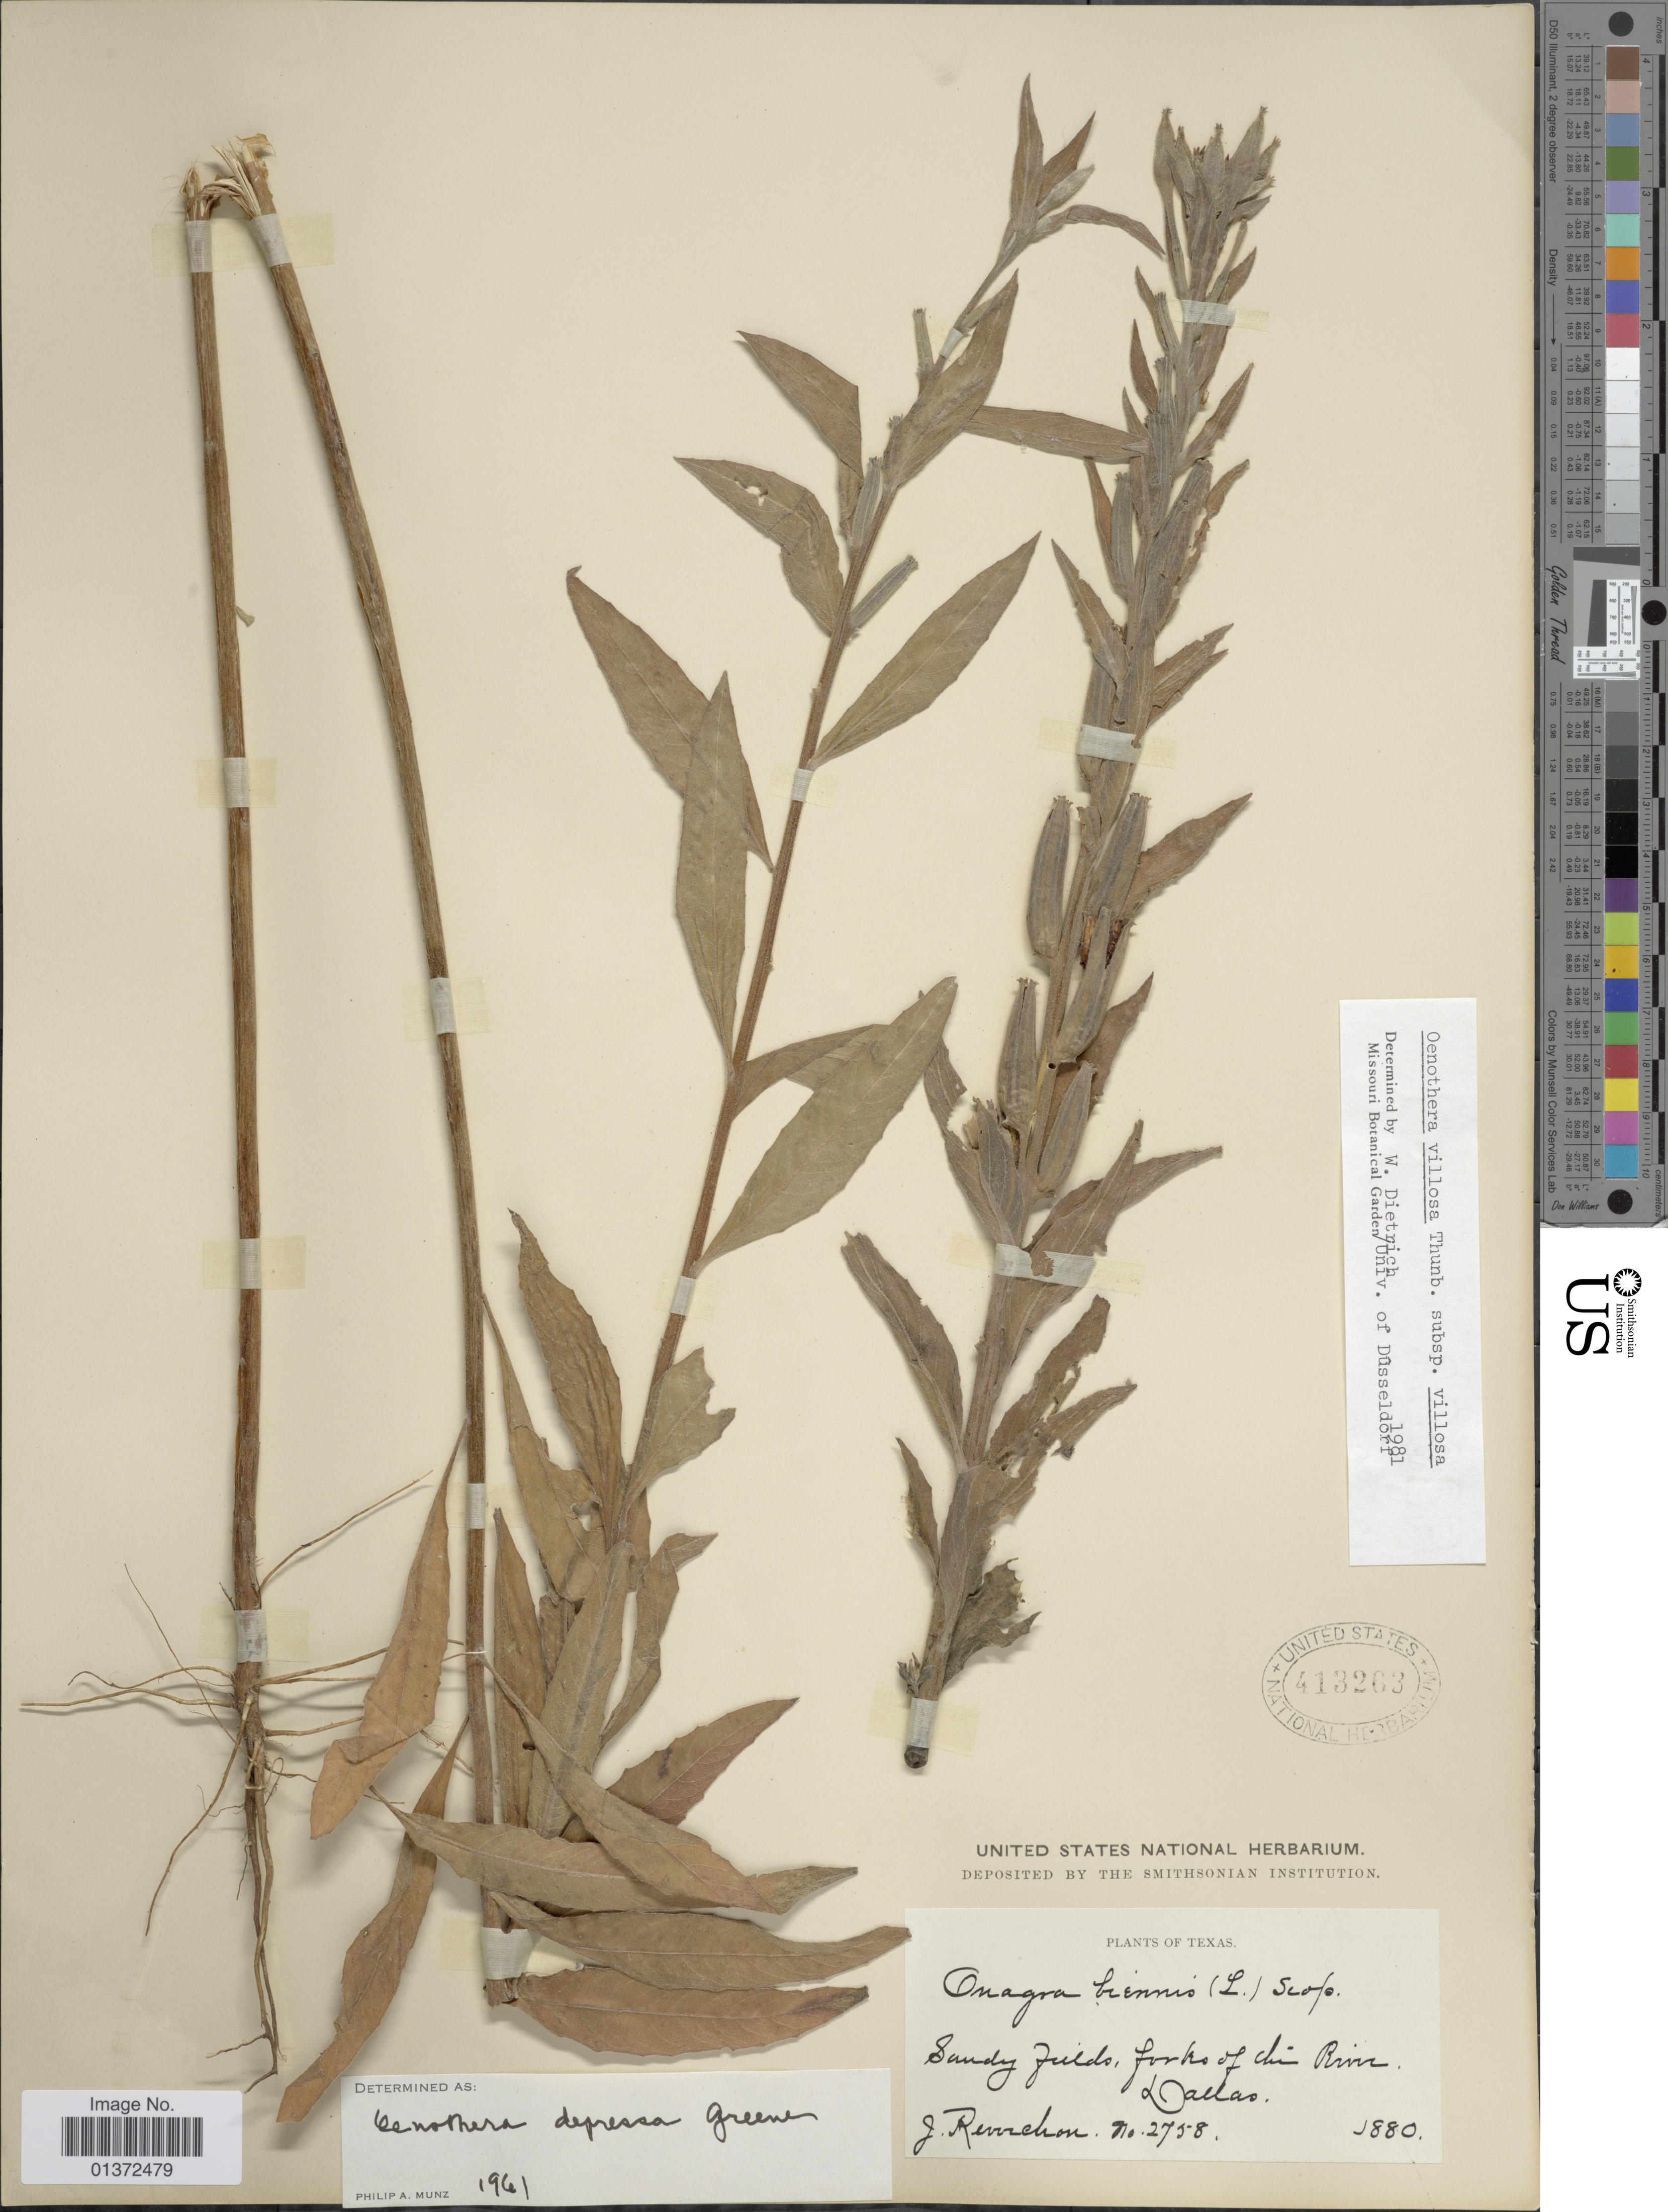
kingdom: Plantae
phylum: Tracheophyta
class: Magnoliopsida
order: Myrtales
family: Onagraceae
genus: Oenothera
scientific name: Oenothera villosa subsp. villosa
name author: Thunb.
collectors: J. Reverchon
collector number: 2758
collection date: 1880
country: United States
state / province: Texas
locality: Forks of the River Dallas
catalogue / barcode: US 413263